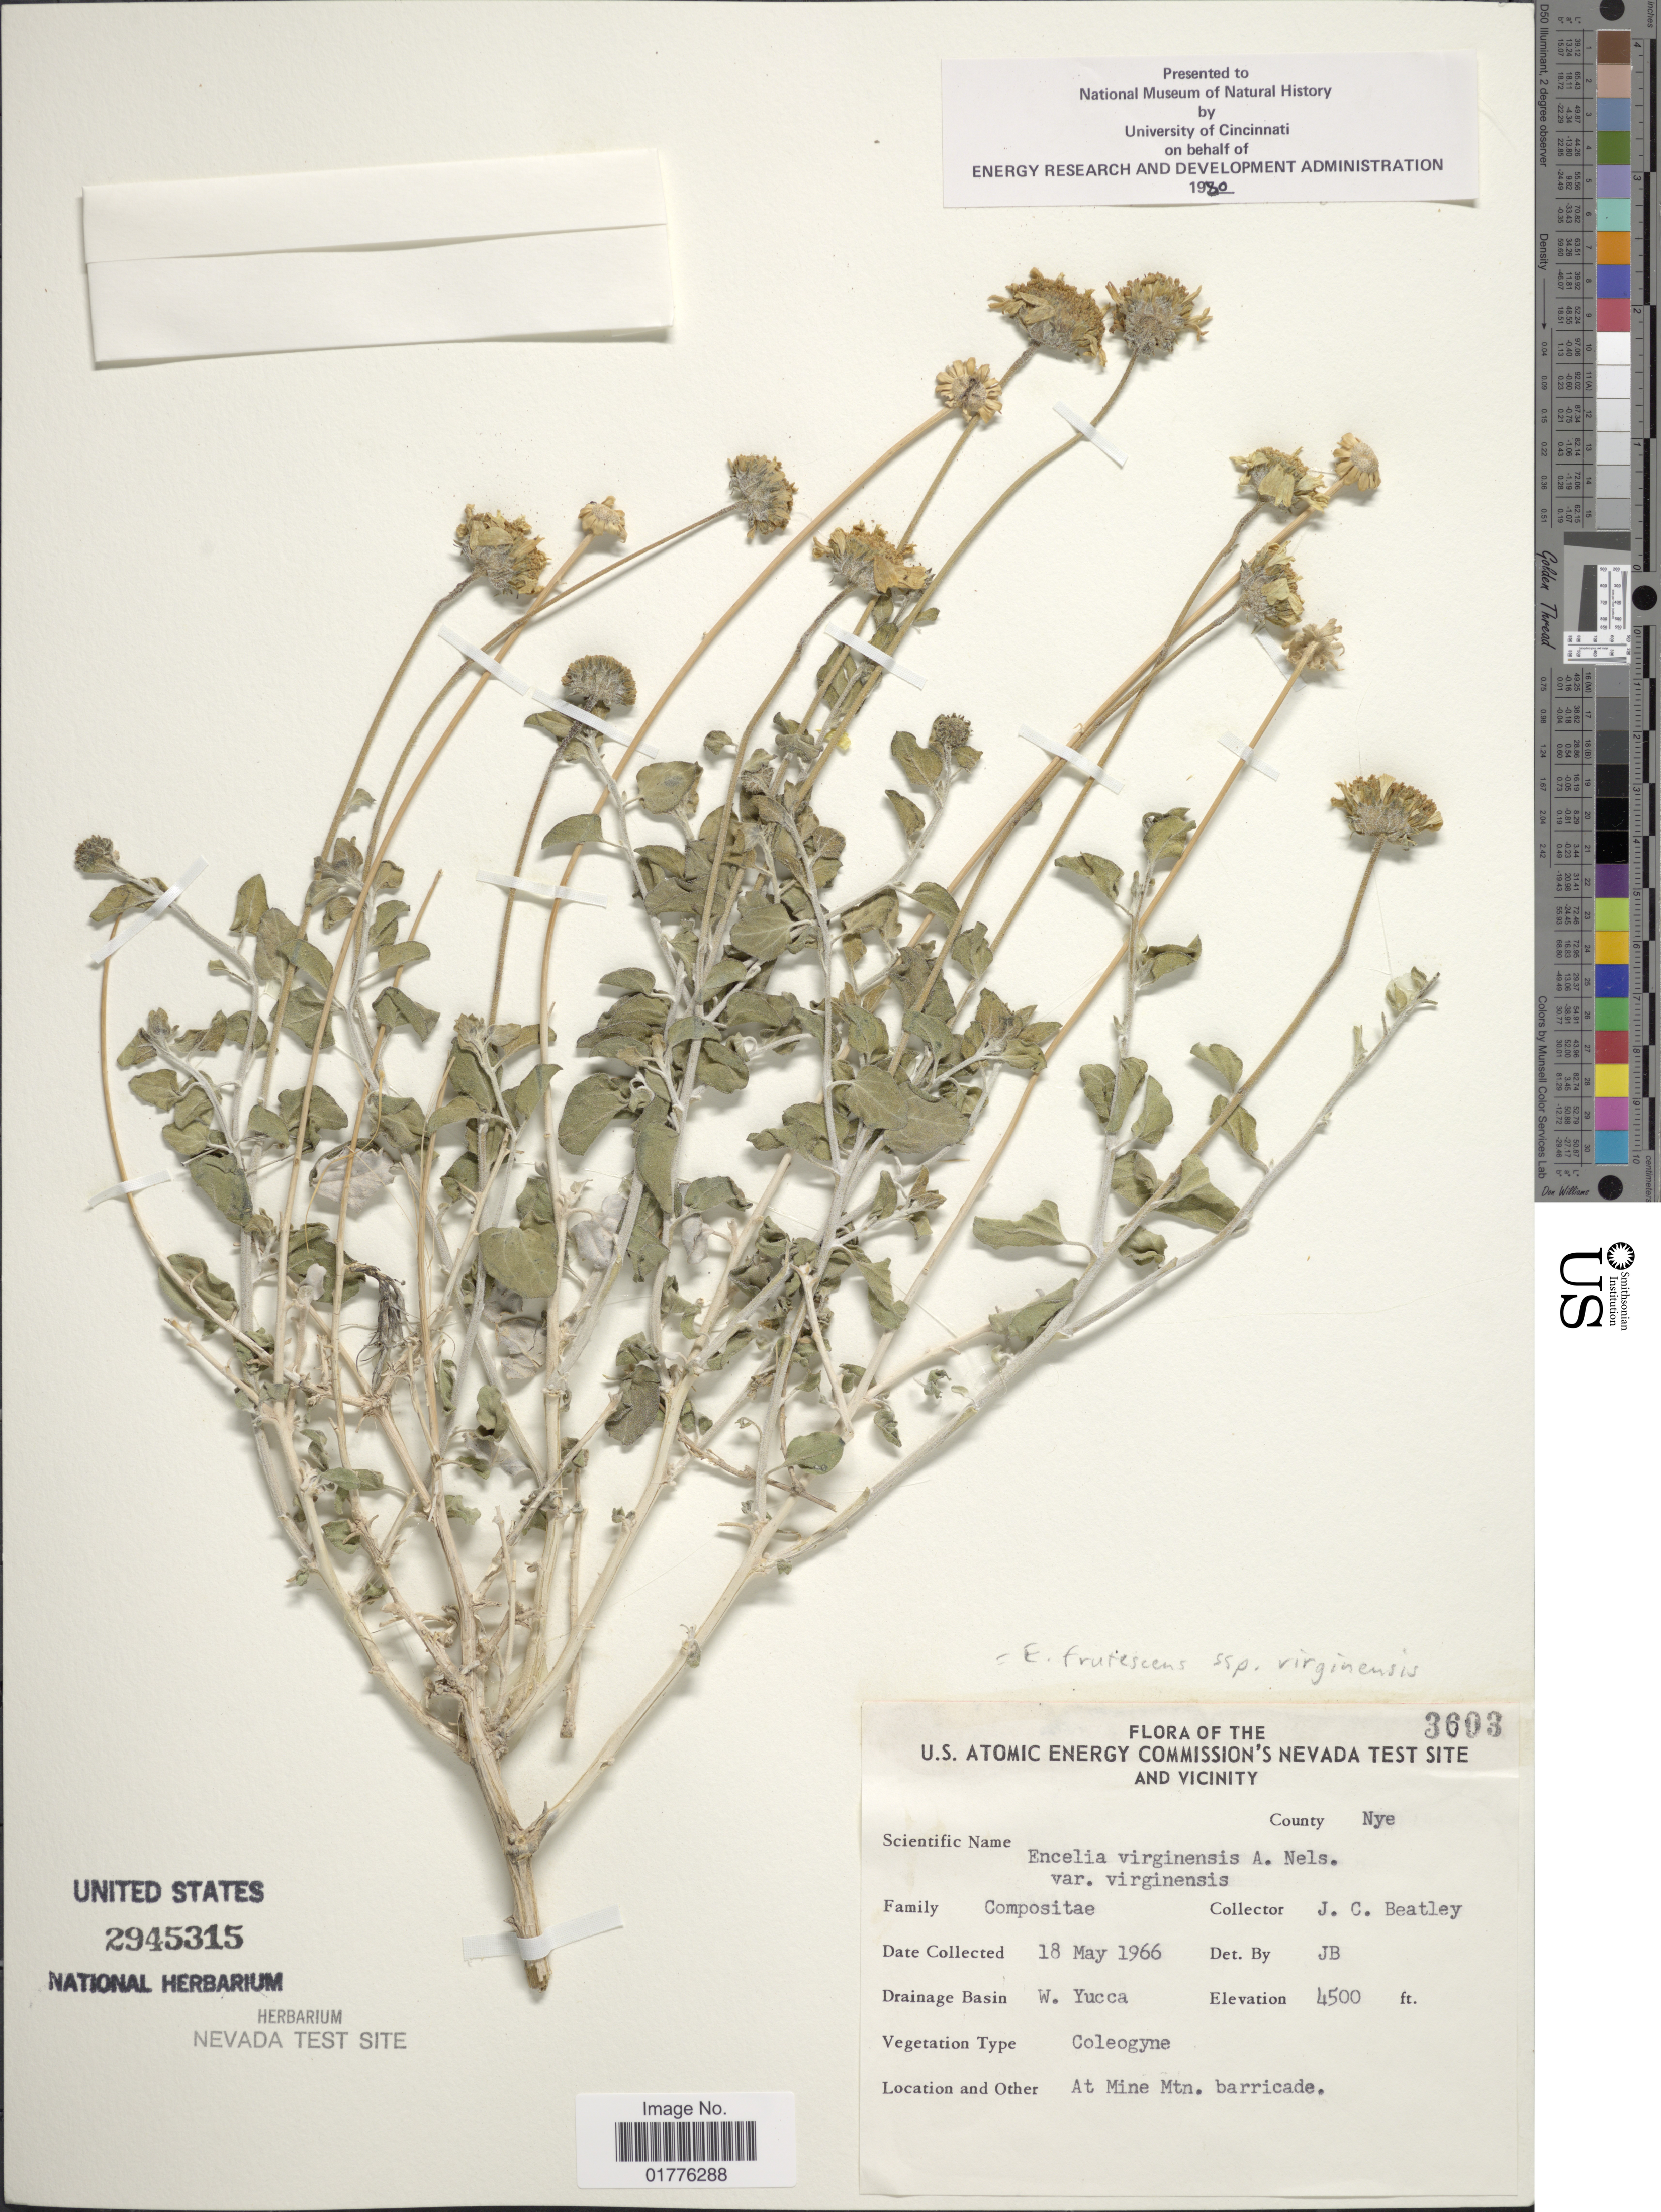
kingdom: Plantae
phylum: Tracheophyta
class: Magnoliopsida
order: Asterales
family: Asteraceae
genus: Encelia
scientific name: Encelia frutescens var. virginensis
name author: (A. Nelson) S.F. Blake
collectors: J. C. Beatley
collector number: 3603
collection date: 1966-05-18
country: United States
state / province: Nevada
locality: U. S. Atomic Energy Commission's Nevada Test Site and Vicinity, County Nye, W. Yucca, At mine Mtn. barricade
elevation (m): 1372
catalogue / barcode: US 3945315